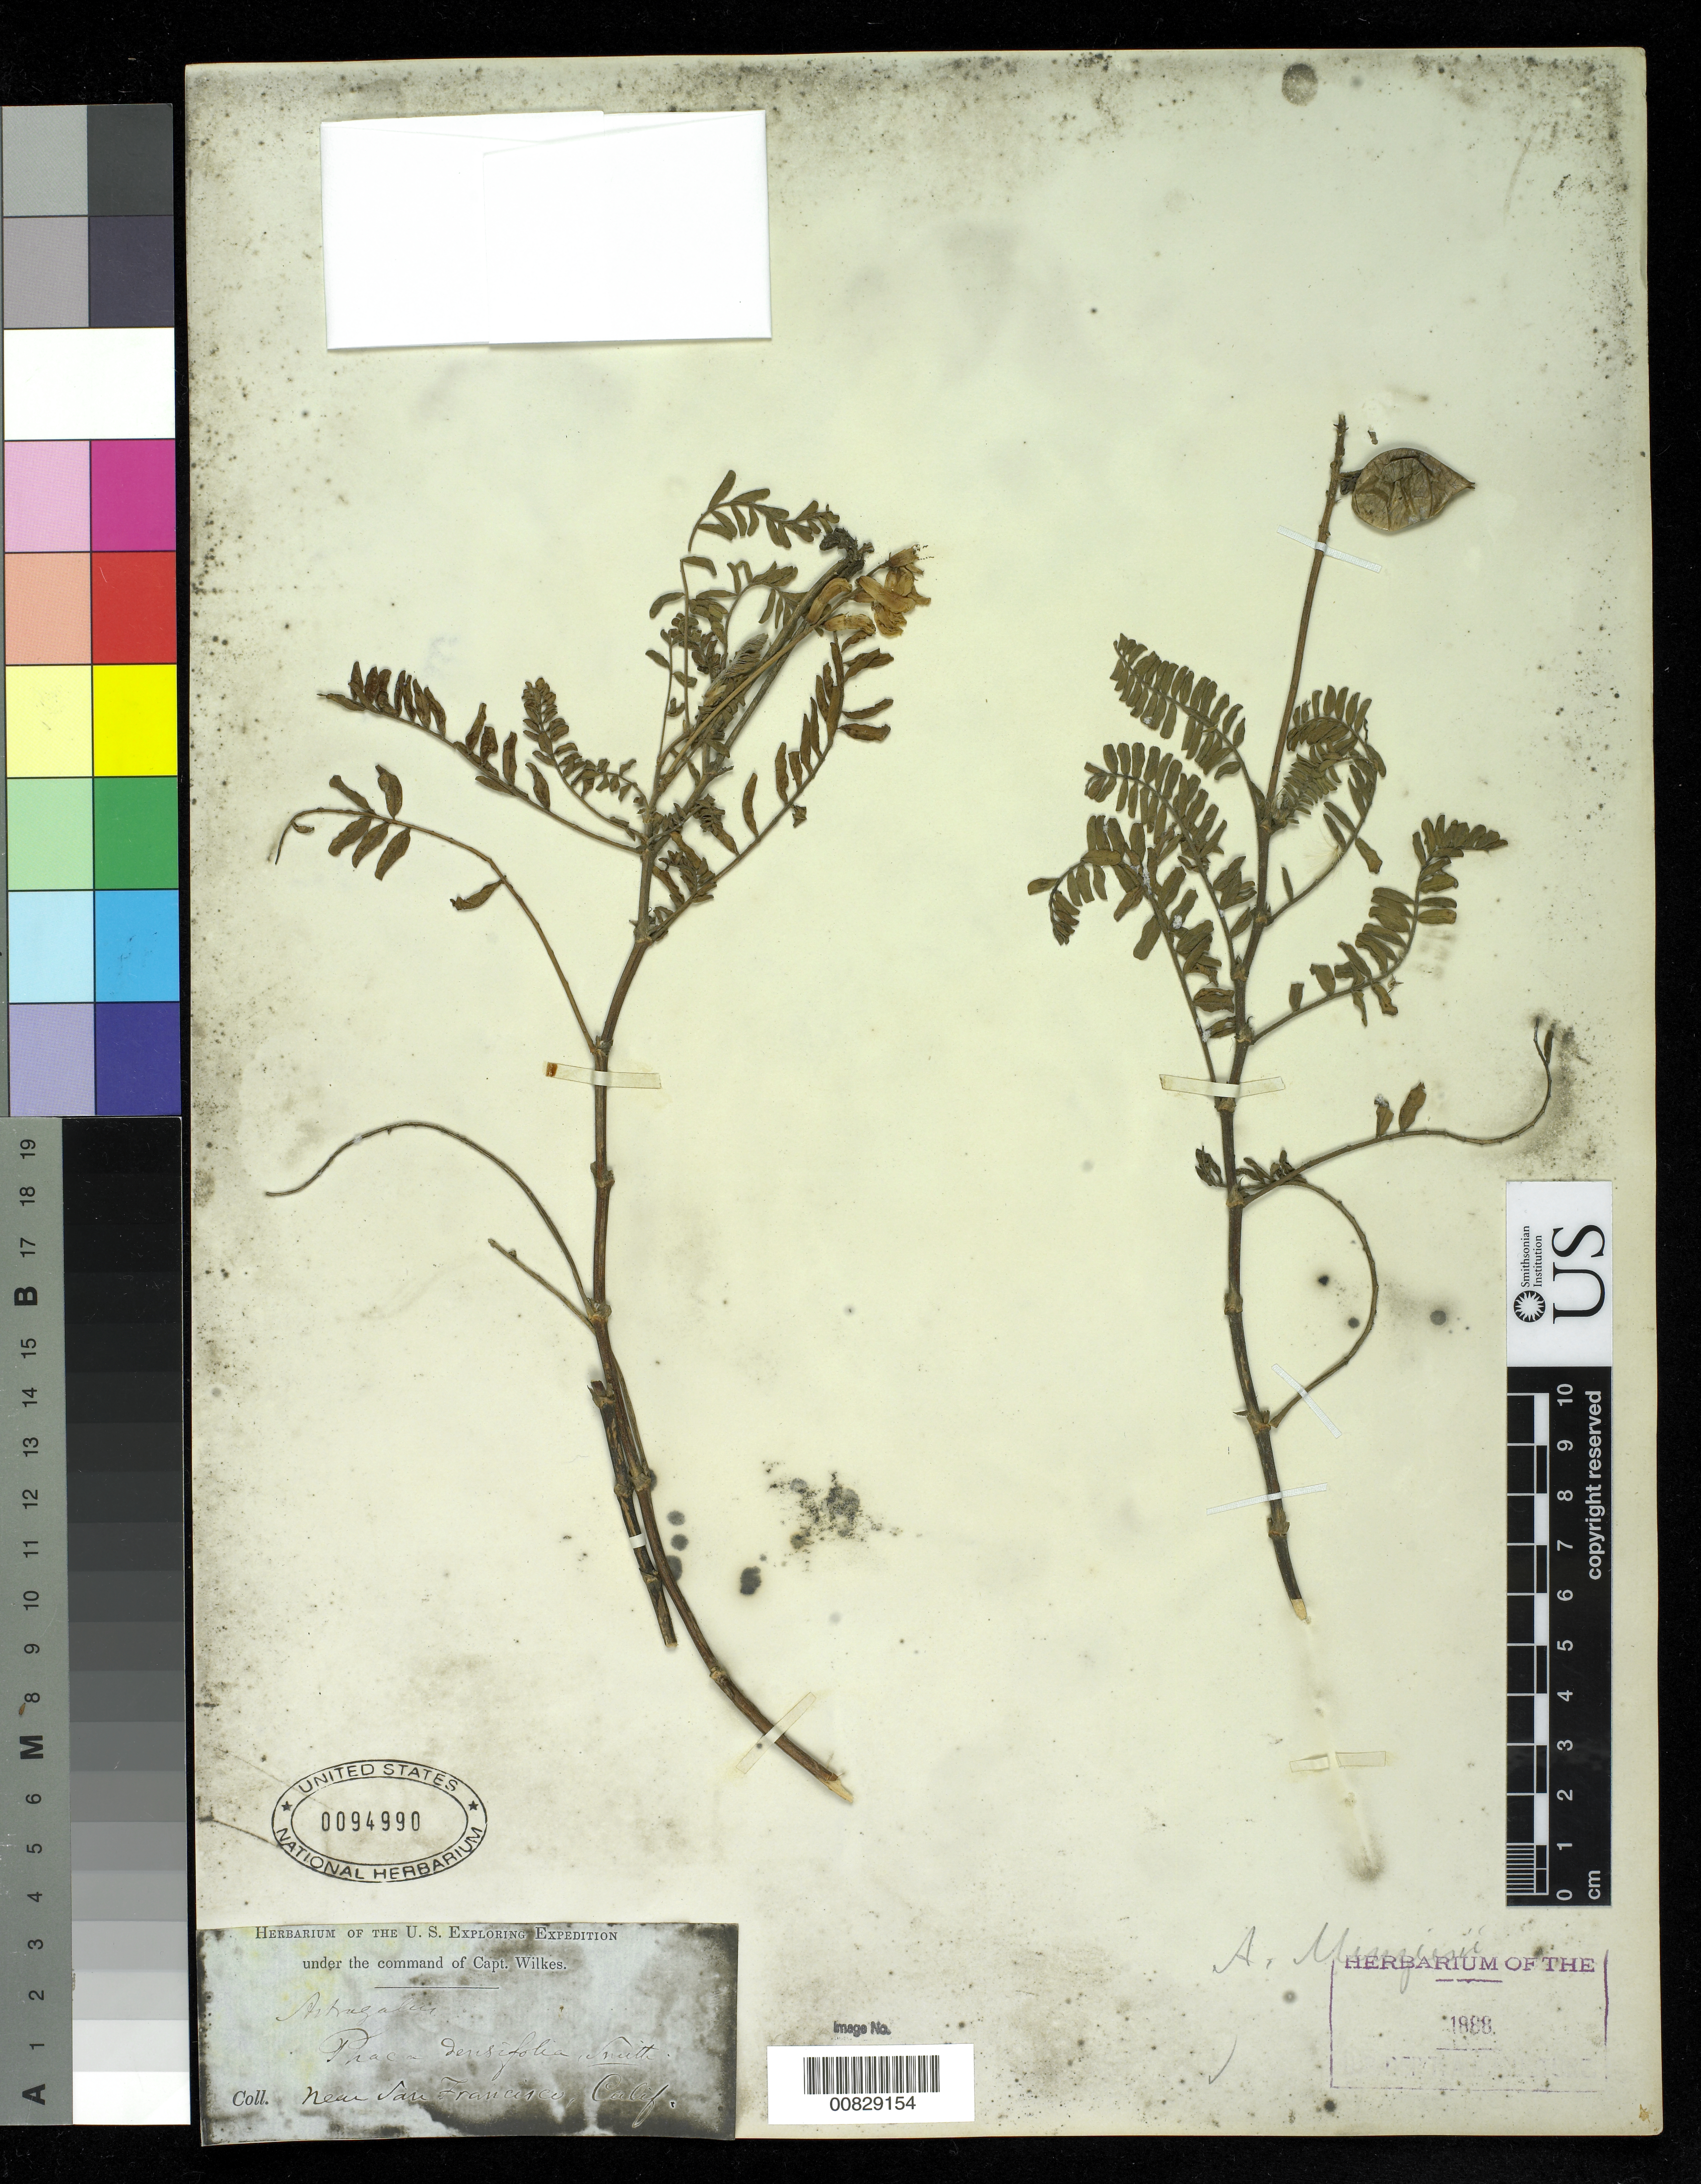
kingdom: Plantae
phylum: Tracheophyta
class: Magnoliopsida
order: Fabales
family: Fabaceae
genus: Astragalus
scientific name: Astragalus menziesii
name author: A. Gray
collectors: Wilkes Explor. Exped.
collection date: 1838/1842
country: United States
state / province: California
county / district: San Francisco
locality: Near San Francisco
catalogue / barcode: US 94990